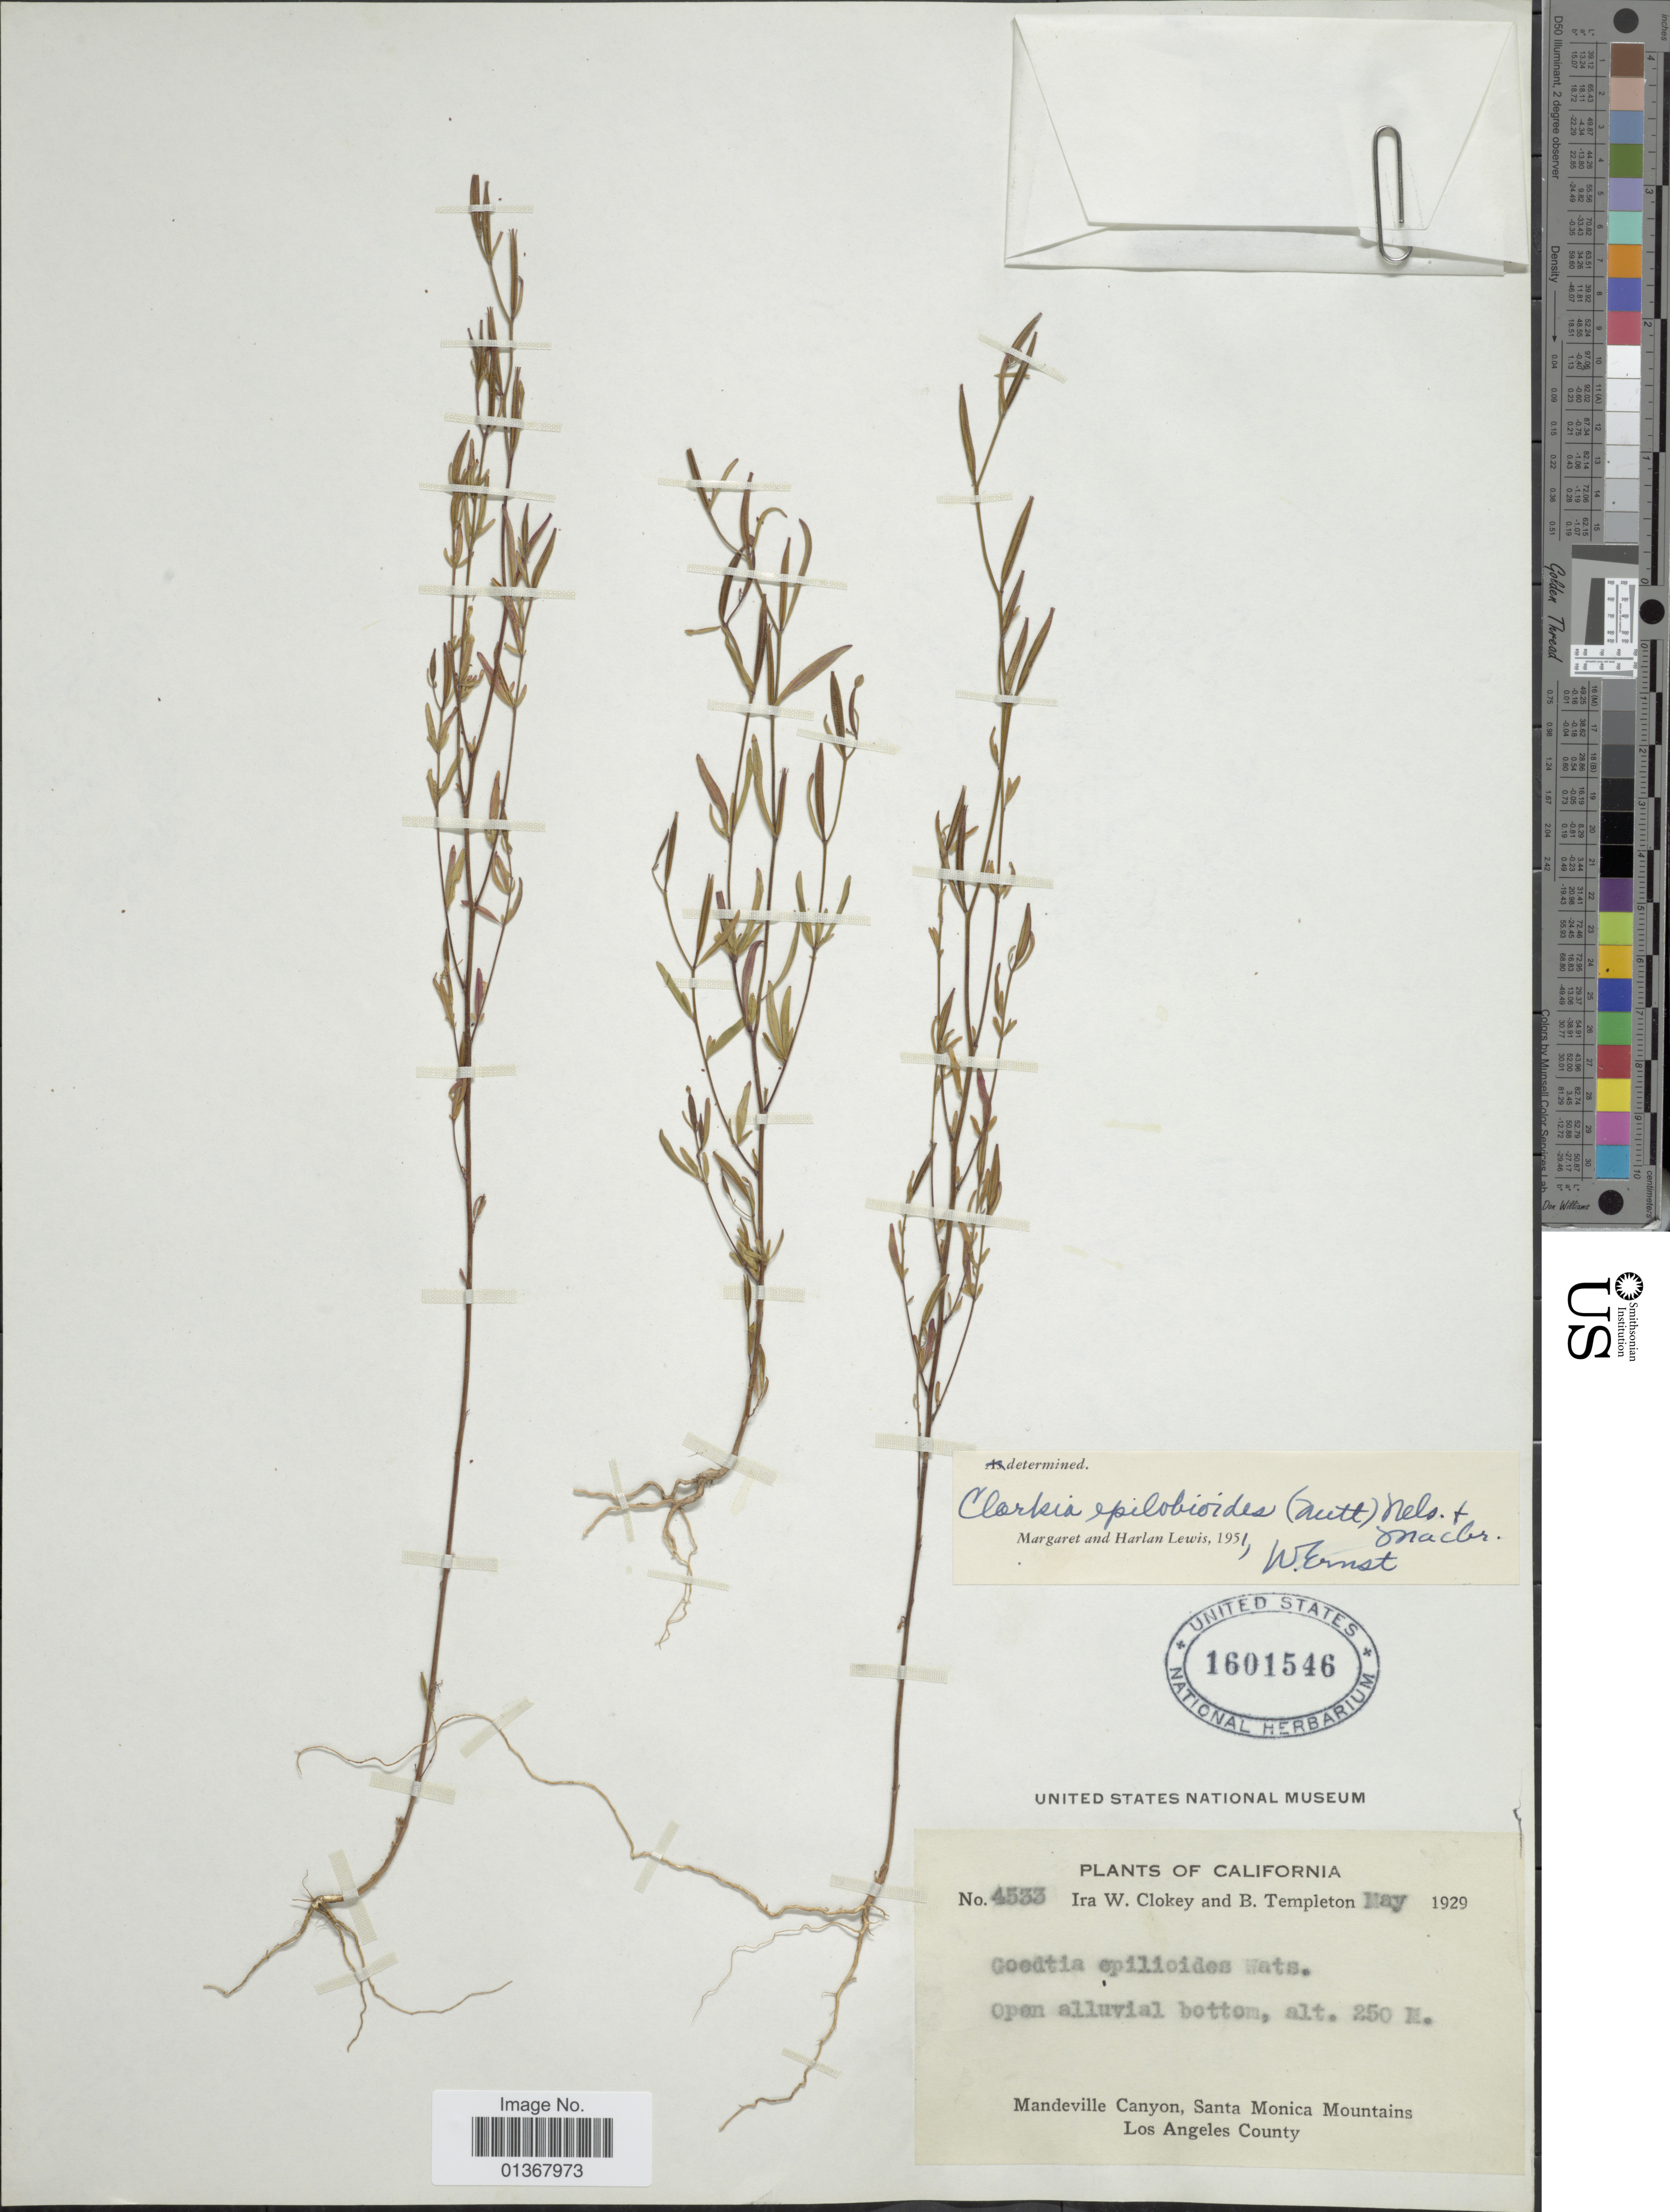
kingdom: Plantae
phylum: Tracheophyta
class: Magnoliopsida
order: Myrtales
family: Onagraceae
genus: Clarkia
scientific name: Clarkia epilobioides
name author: (Nutt. ex Torr. & A. Gray) A. Nelson & J.F. Macbr.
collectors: I. W. Clokey & B. Templeton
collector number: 4533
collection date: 1929-05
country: United States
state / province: California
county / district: Los Angeles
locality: Mandeville Canyon, Santa Monica Mountains, Los Angeles County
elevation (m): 250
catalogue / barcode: US 1601546